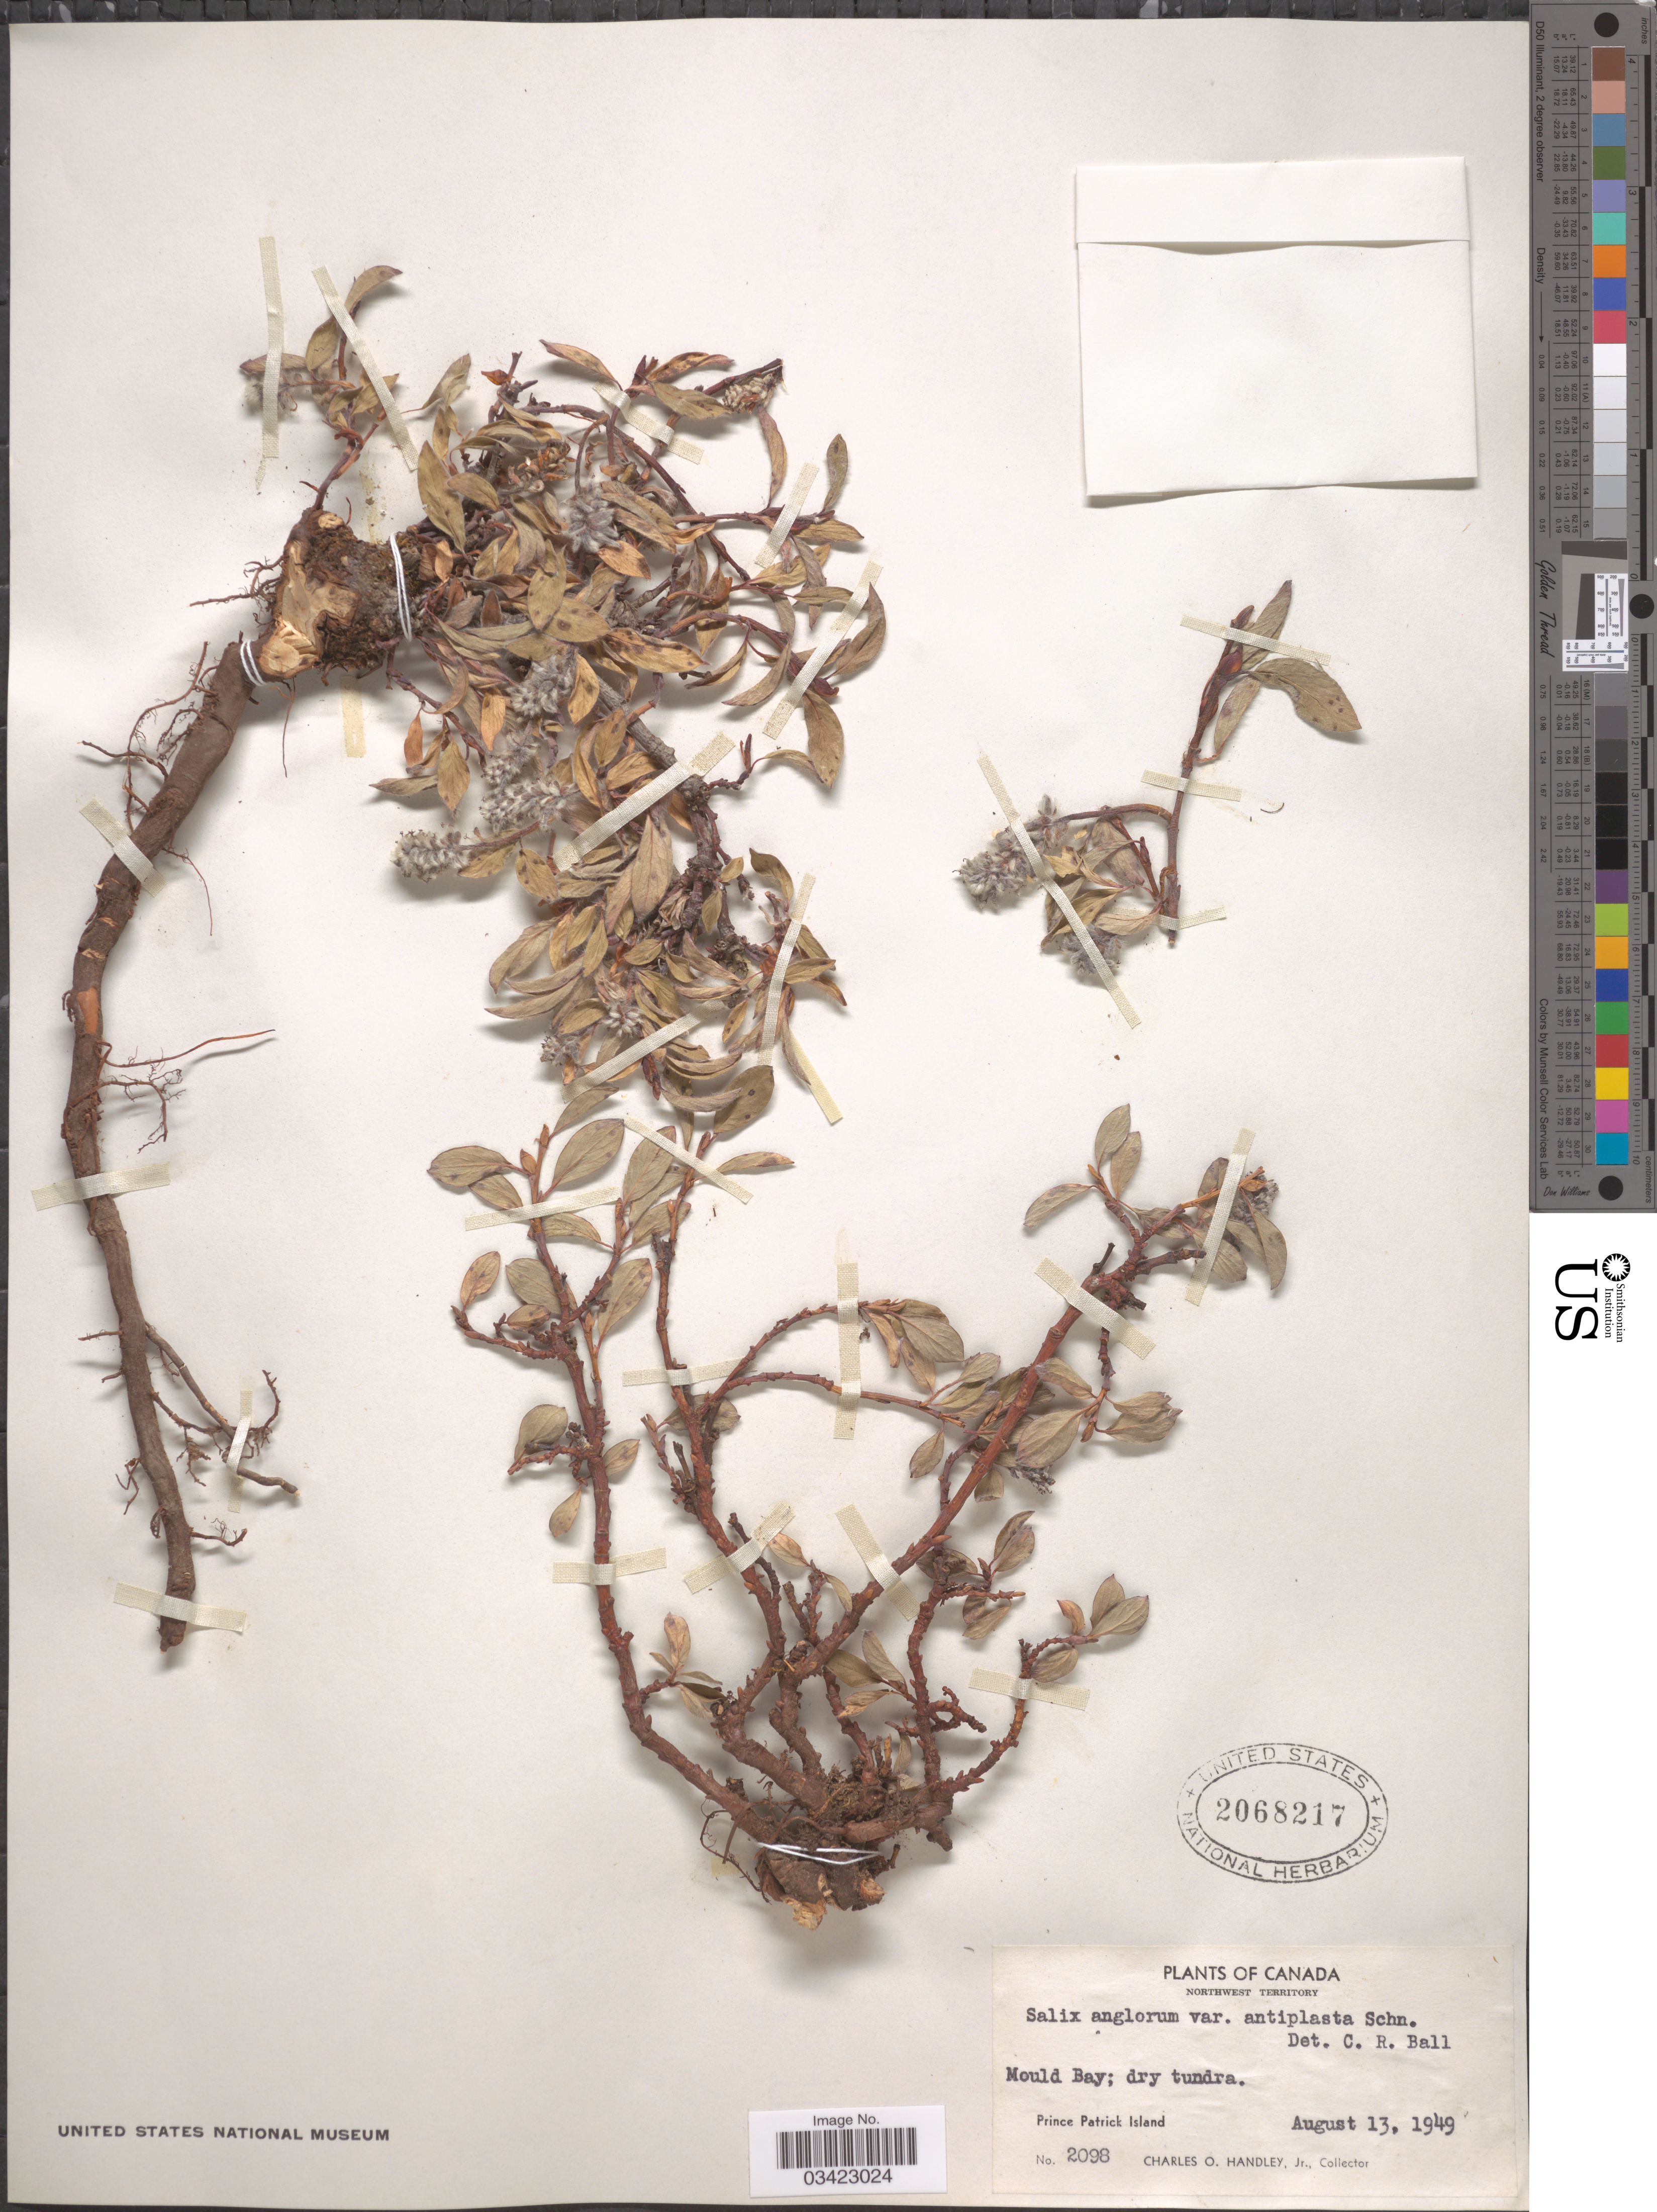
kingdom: Plantae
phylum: Tracheophyta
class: Magnoliopsida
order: Malpighiales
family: Salicaceae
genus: Salix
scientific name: Salix anglorum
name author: Cham.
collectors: C. Handley Jr.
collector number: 2098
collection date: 1949-08-13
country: Canada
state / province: Northwest Territories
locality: Northwest Territory. Mould Bay. Prince Patrick Island.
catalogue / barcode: US 2068217